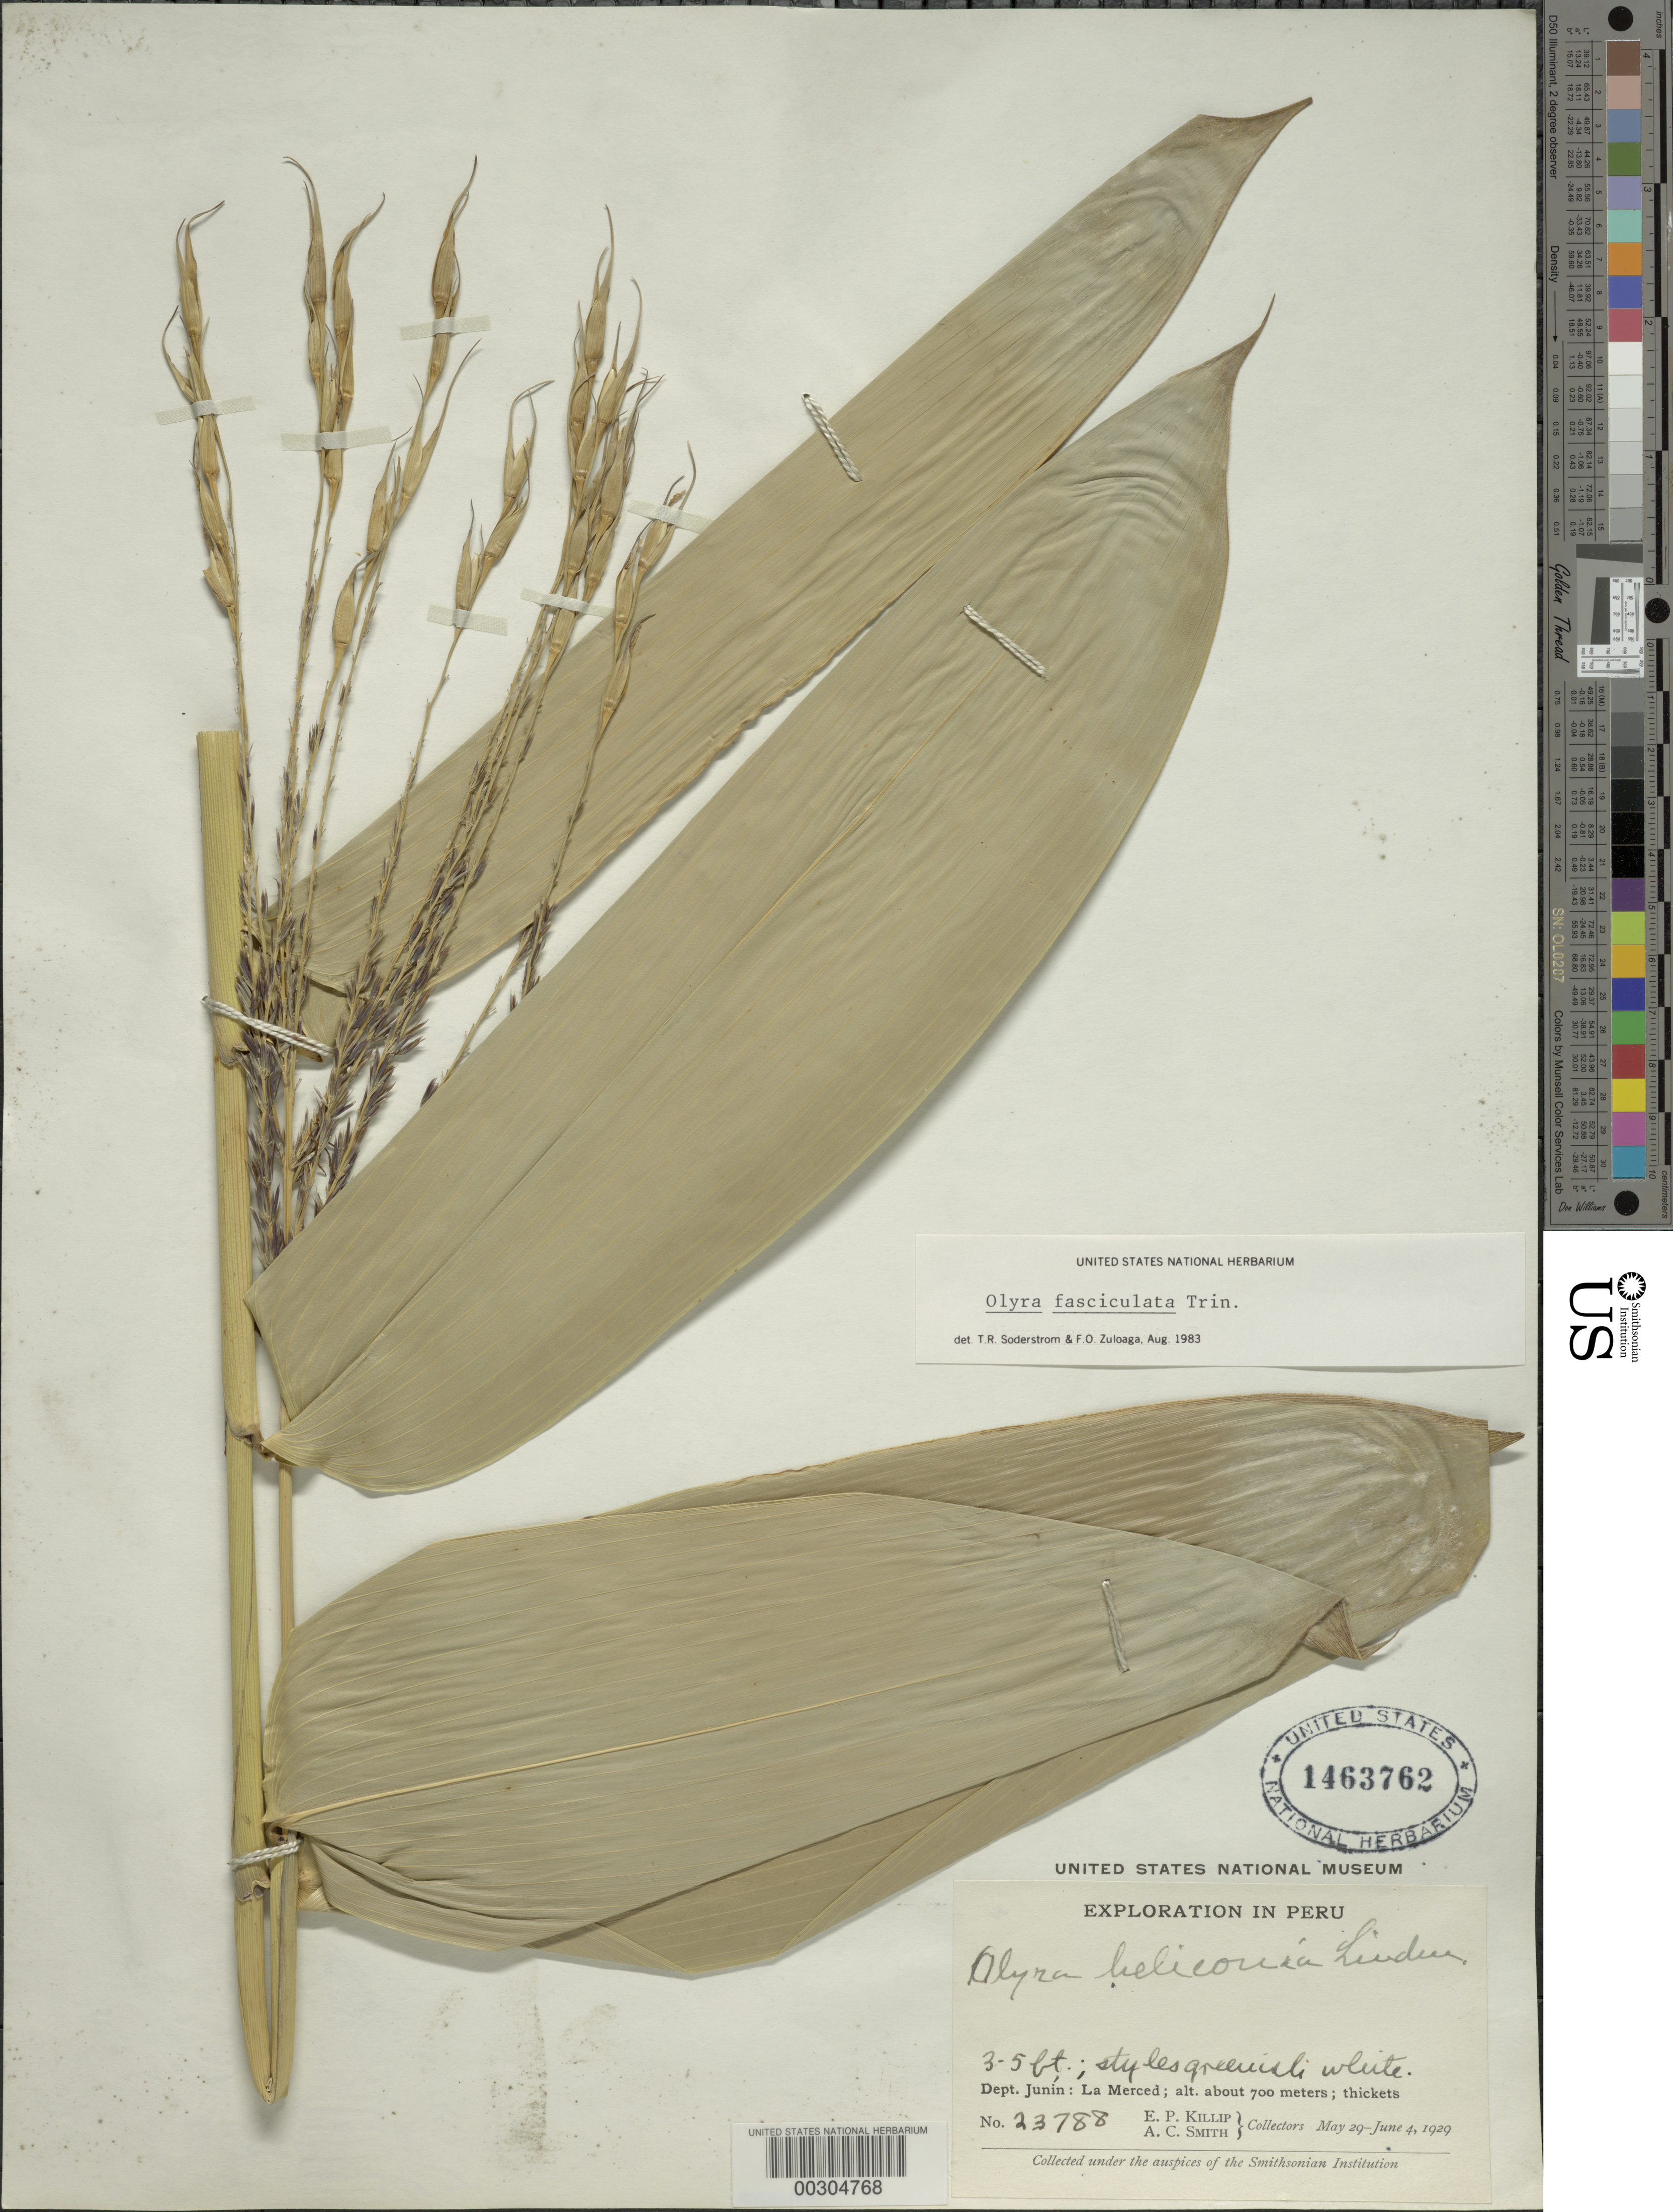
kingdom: Plantae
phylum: Tracheophyta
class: Liliopsida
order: Poales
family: Poaceae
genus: Olyra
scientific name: Olyra fasciculata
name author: Trin.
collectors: E. P. Killip & A. C. Smith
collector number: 23788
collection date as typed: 29 May 1929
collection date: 1929-05-29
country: Peru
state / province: Junín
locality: La merced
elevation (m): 700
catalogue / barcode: US 1463762